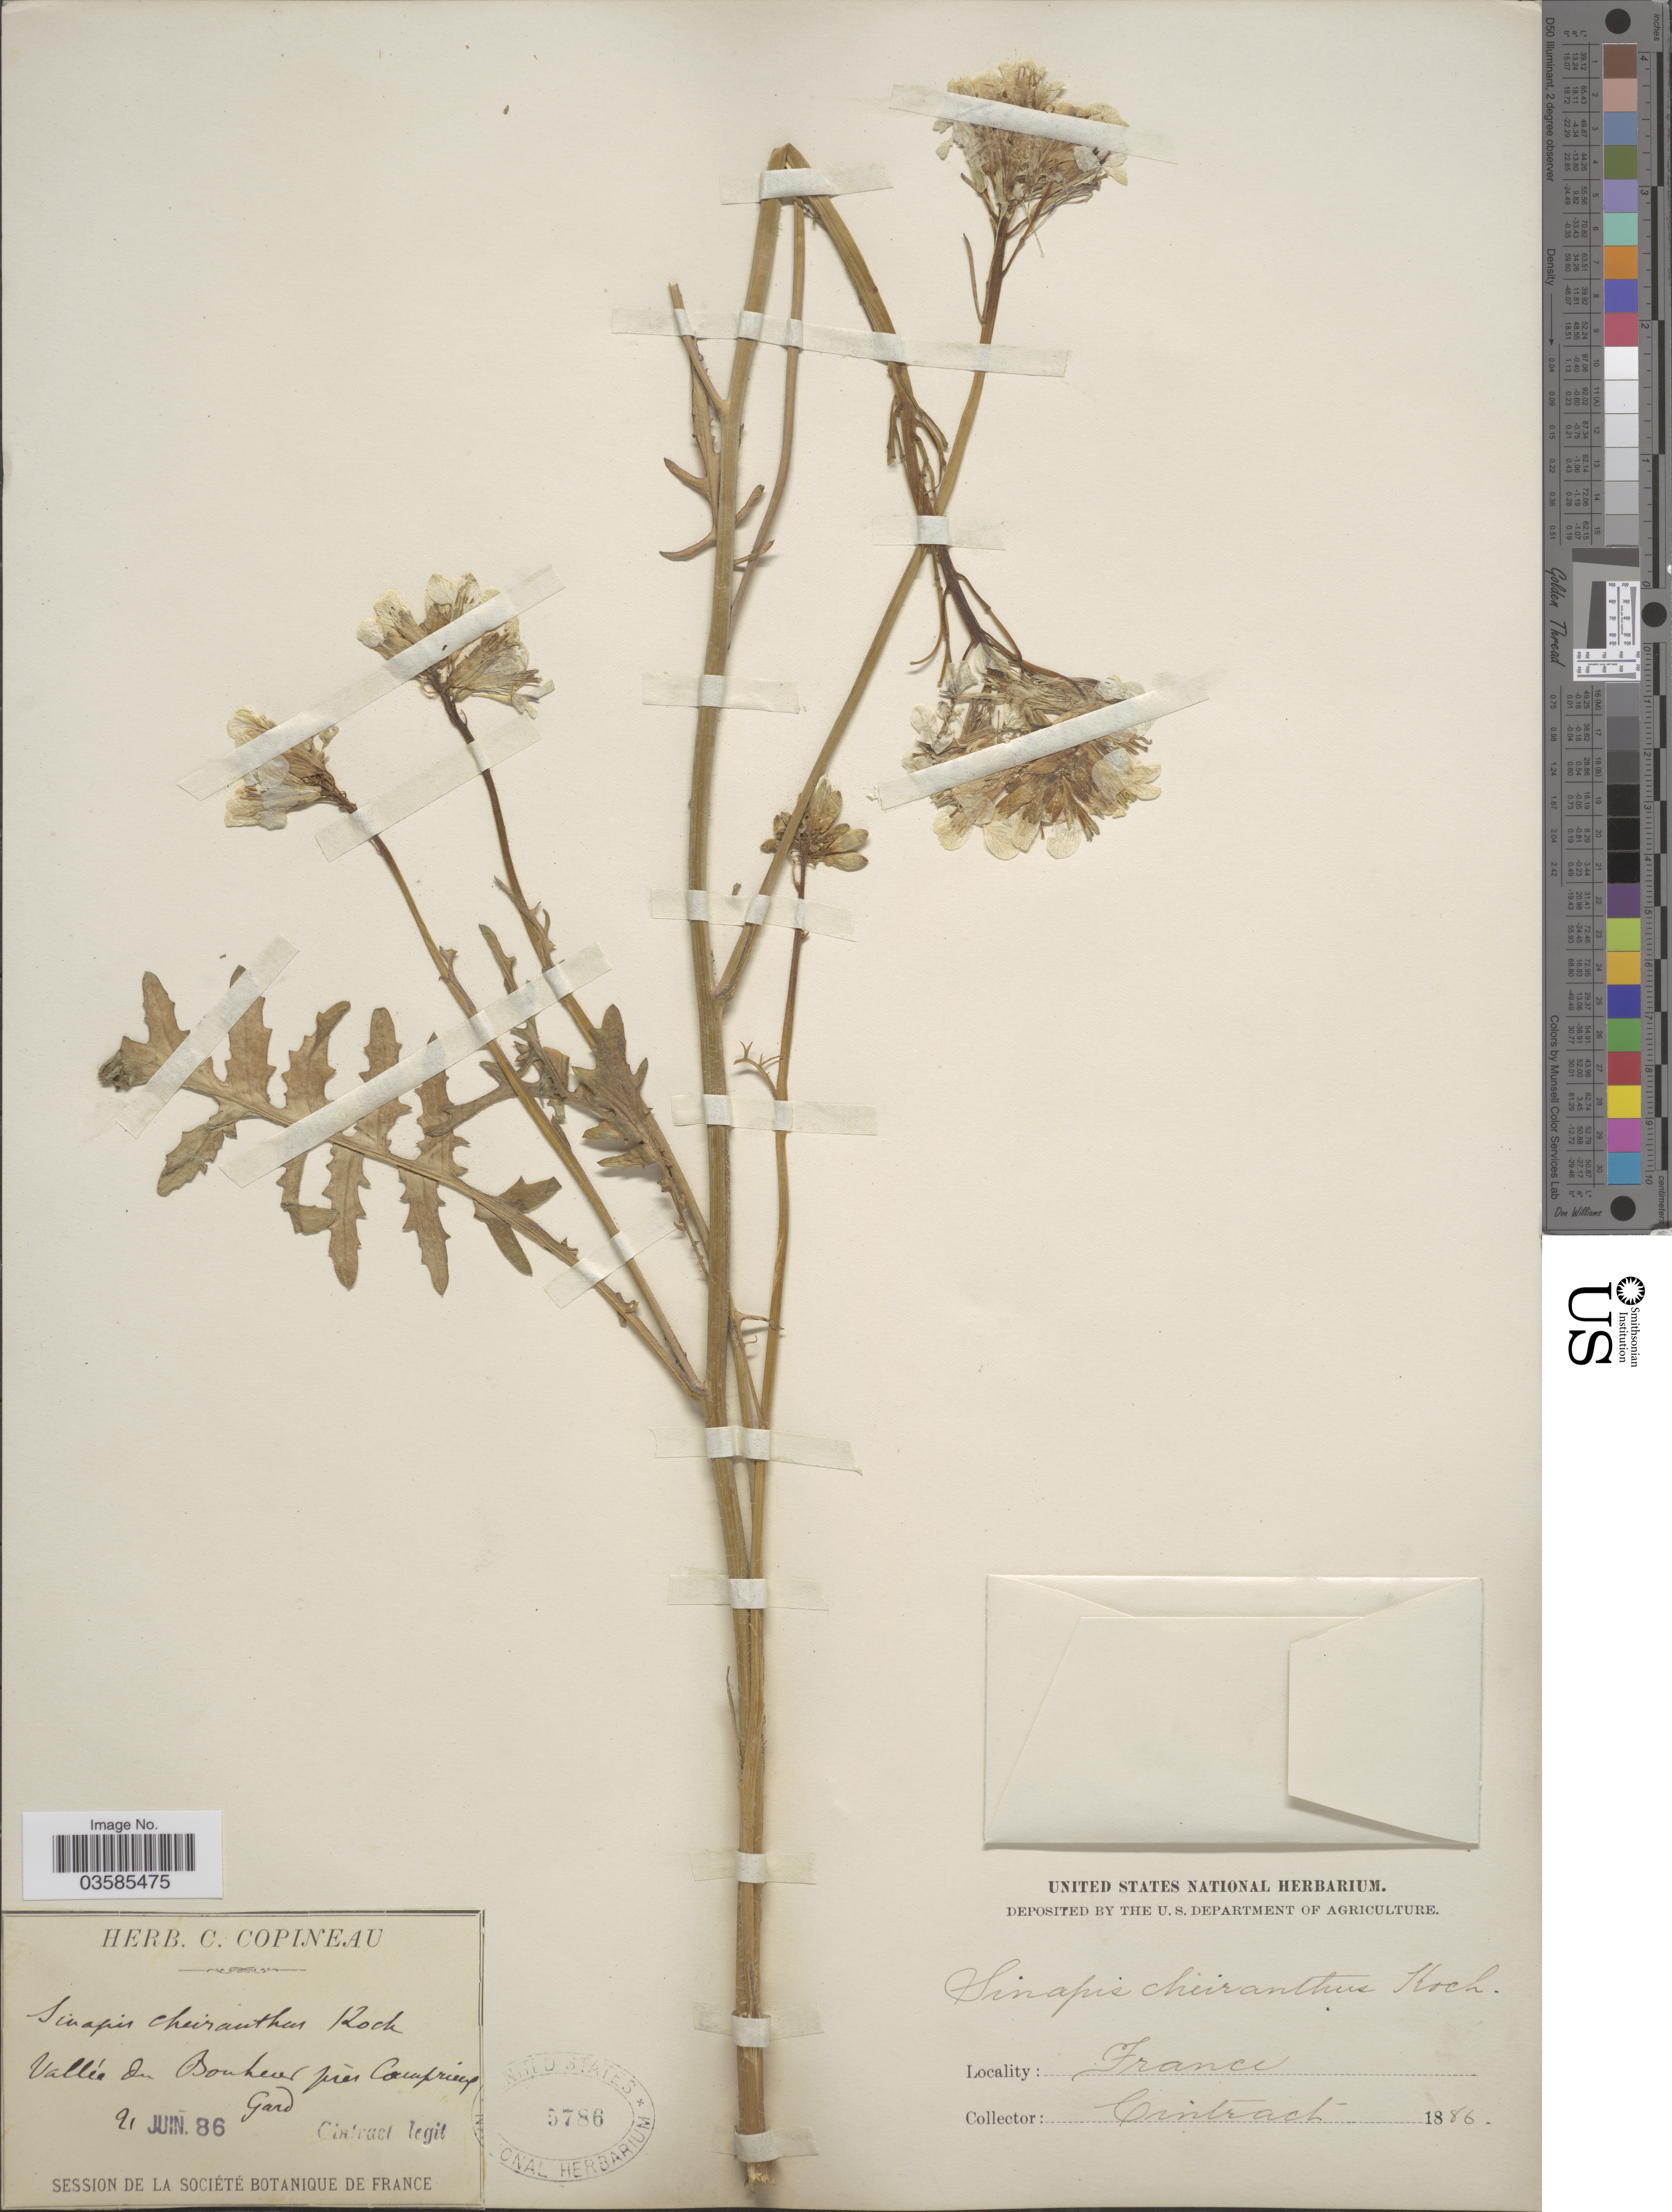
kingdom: Plantae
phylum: Tracheophyta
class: Magnoliopsida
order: Brassicales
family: Brassicaceae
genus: Brassica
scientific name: Brassica cheiranthos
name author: Vill.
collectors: Cintract, --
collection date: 1886-06-21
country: France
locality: Vallée du Boucheur [interpreted] près Camprieux [interpreted] Gard.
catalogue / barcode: US 5786